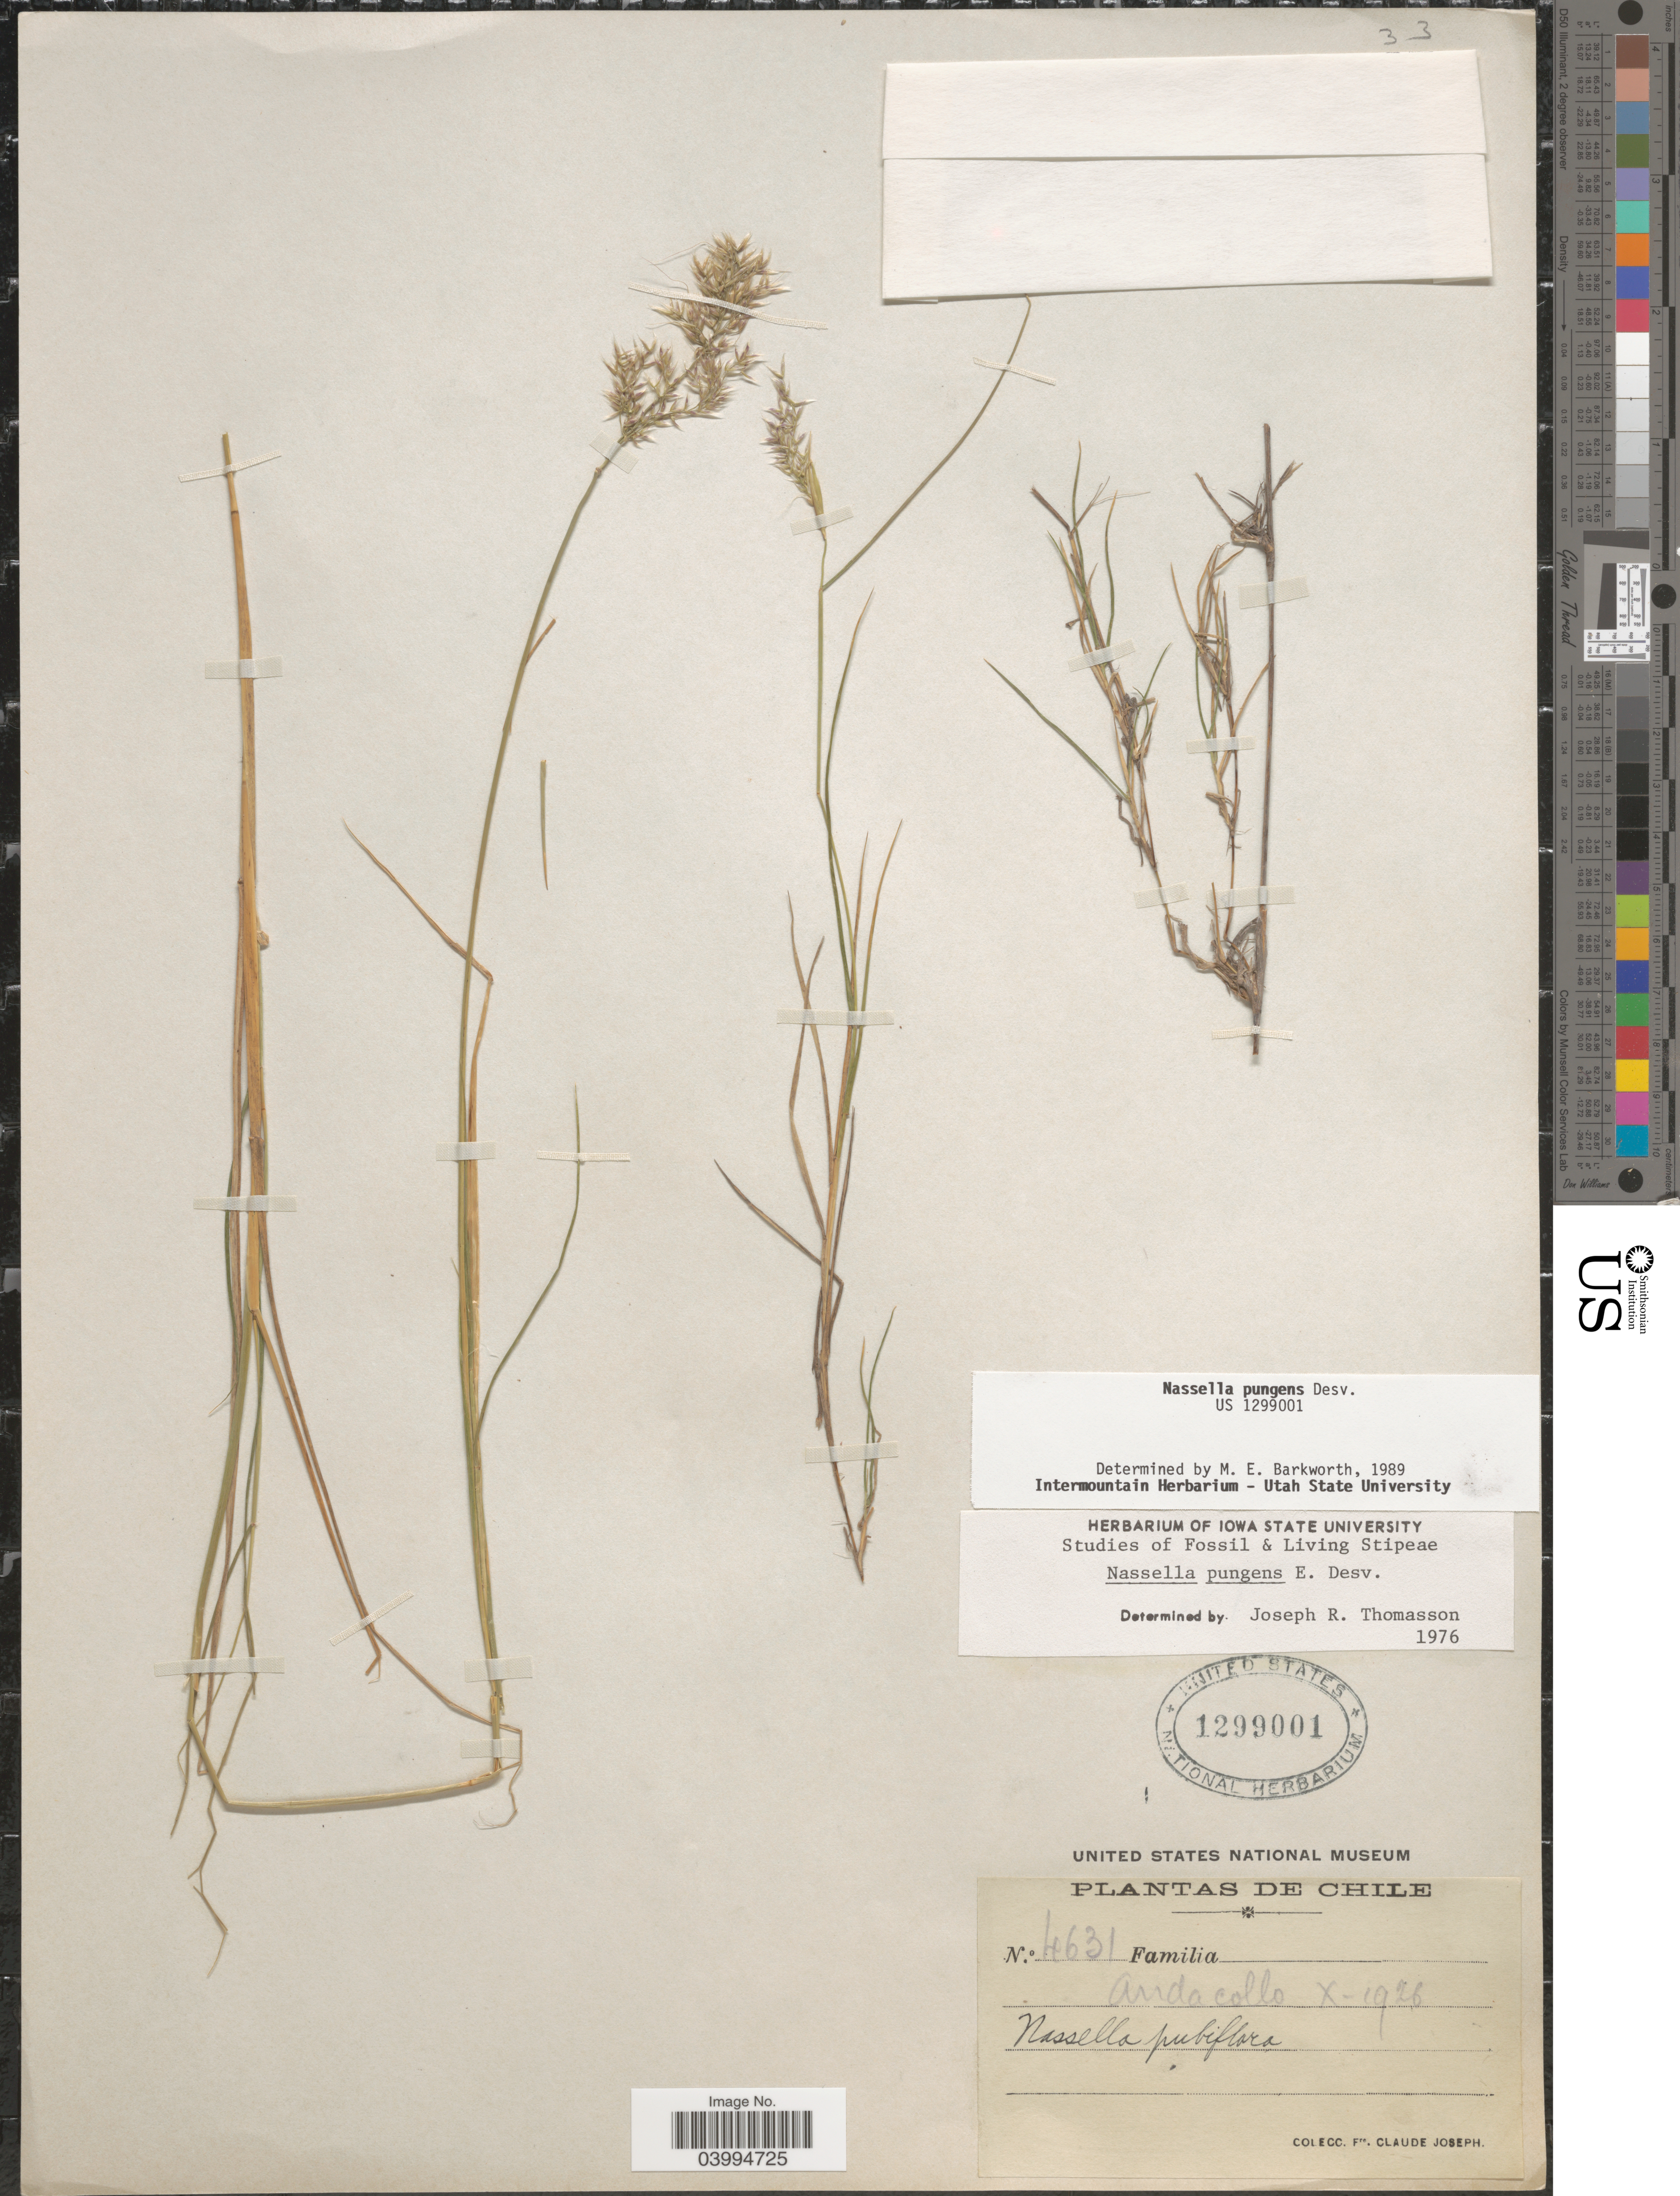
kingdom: Plantae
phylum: Tracheophyta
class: Liliopsida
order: Poales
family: Poaceae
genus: Nassella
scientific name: Nassella pungens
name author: É. Desv.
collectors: Bro. Claude-Joseph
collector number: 4631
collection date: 1926-10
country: Chile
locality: Andacollo.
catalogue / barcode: US 1299001